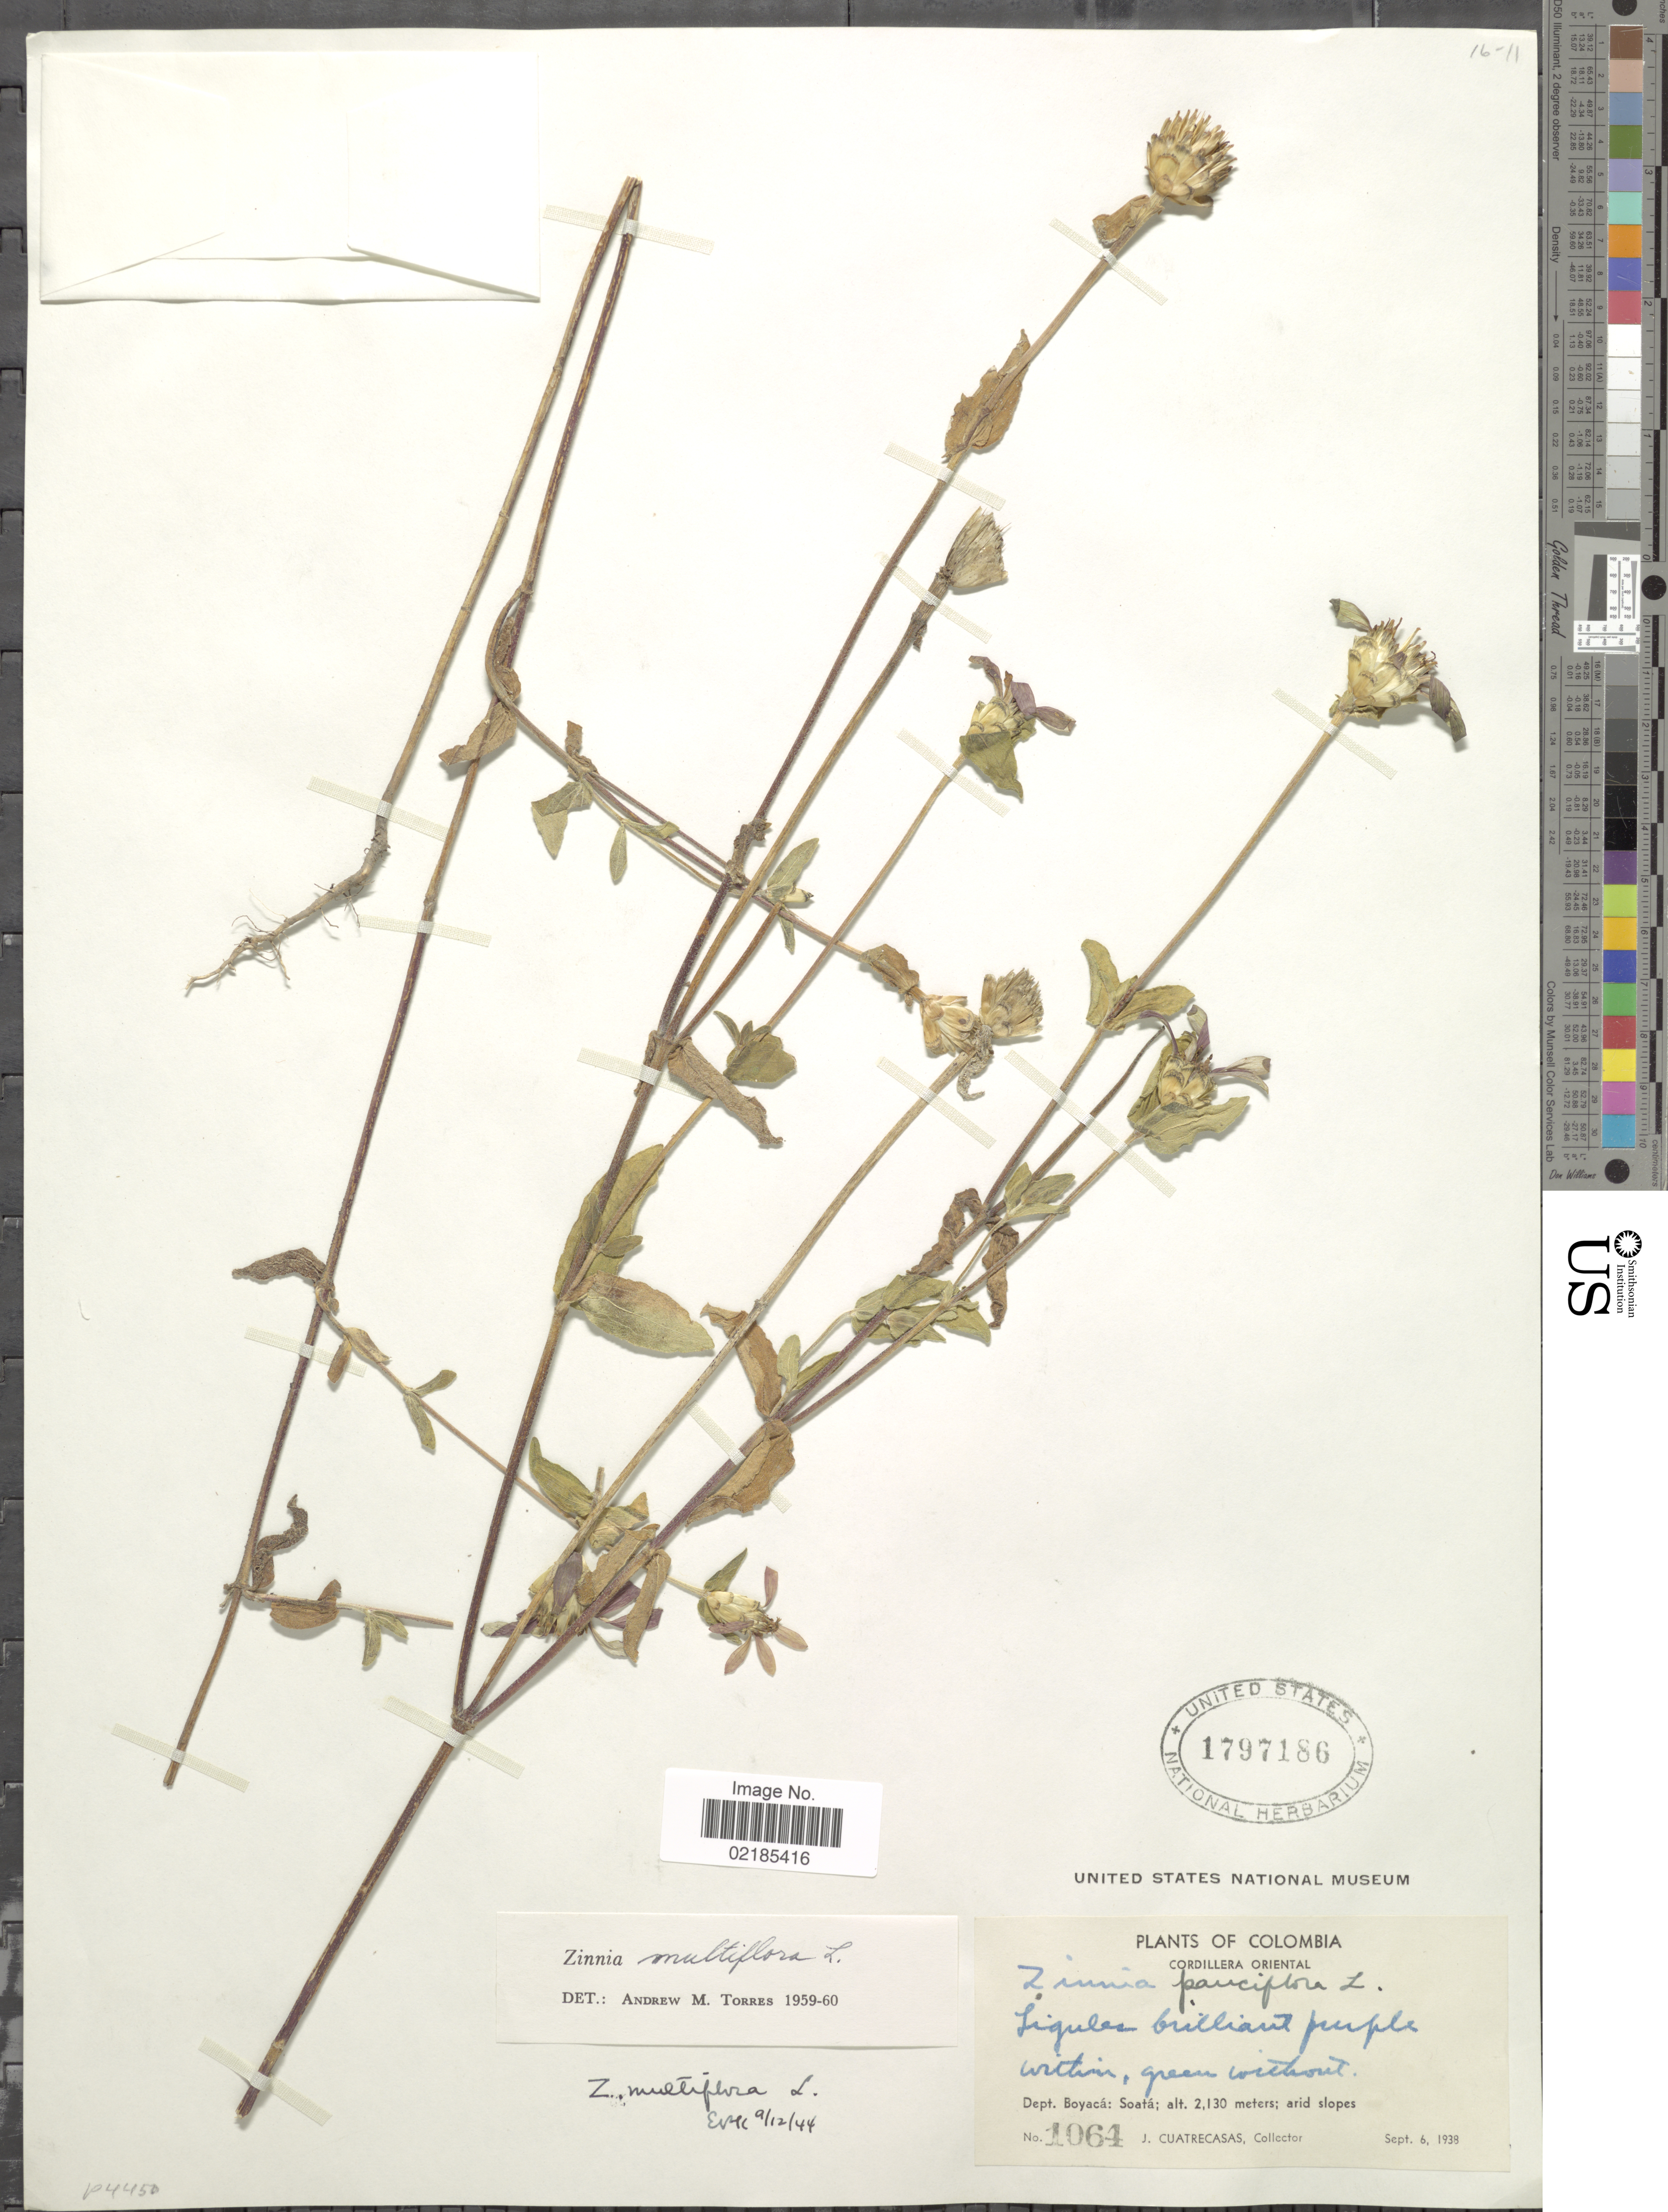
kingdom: Plantae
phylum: Tracheophyta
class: Magnoliopsida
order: Asterales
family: Asteraceae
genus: Zinnia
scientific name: Zinnia multiflora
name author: L.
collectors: J. Cuatrecasas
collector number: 1064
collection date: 1938-09-06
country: Colombia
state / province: Boyacá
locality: Soata, Cordillera Oriental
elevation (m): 2130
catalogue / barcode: US 1797186